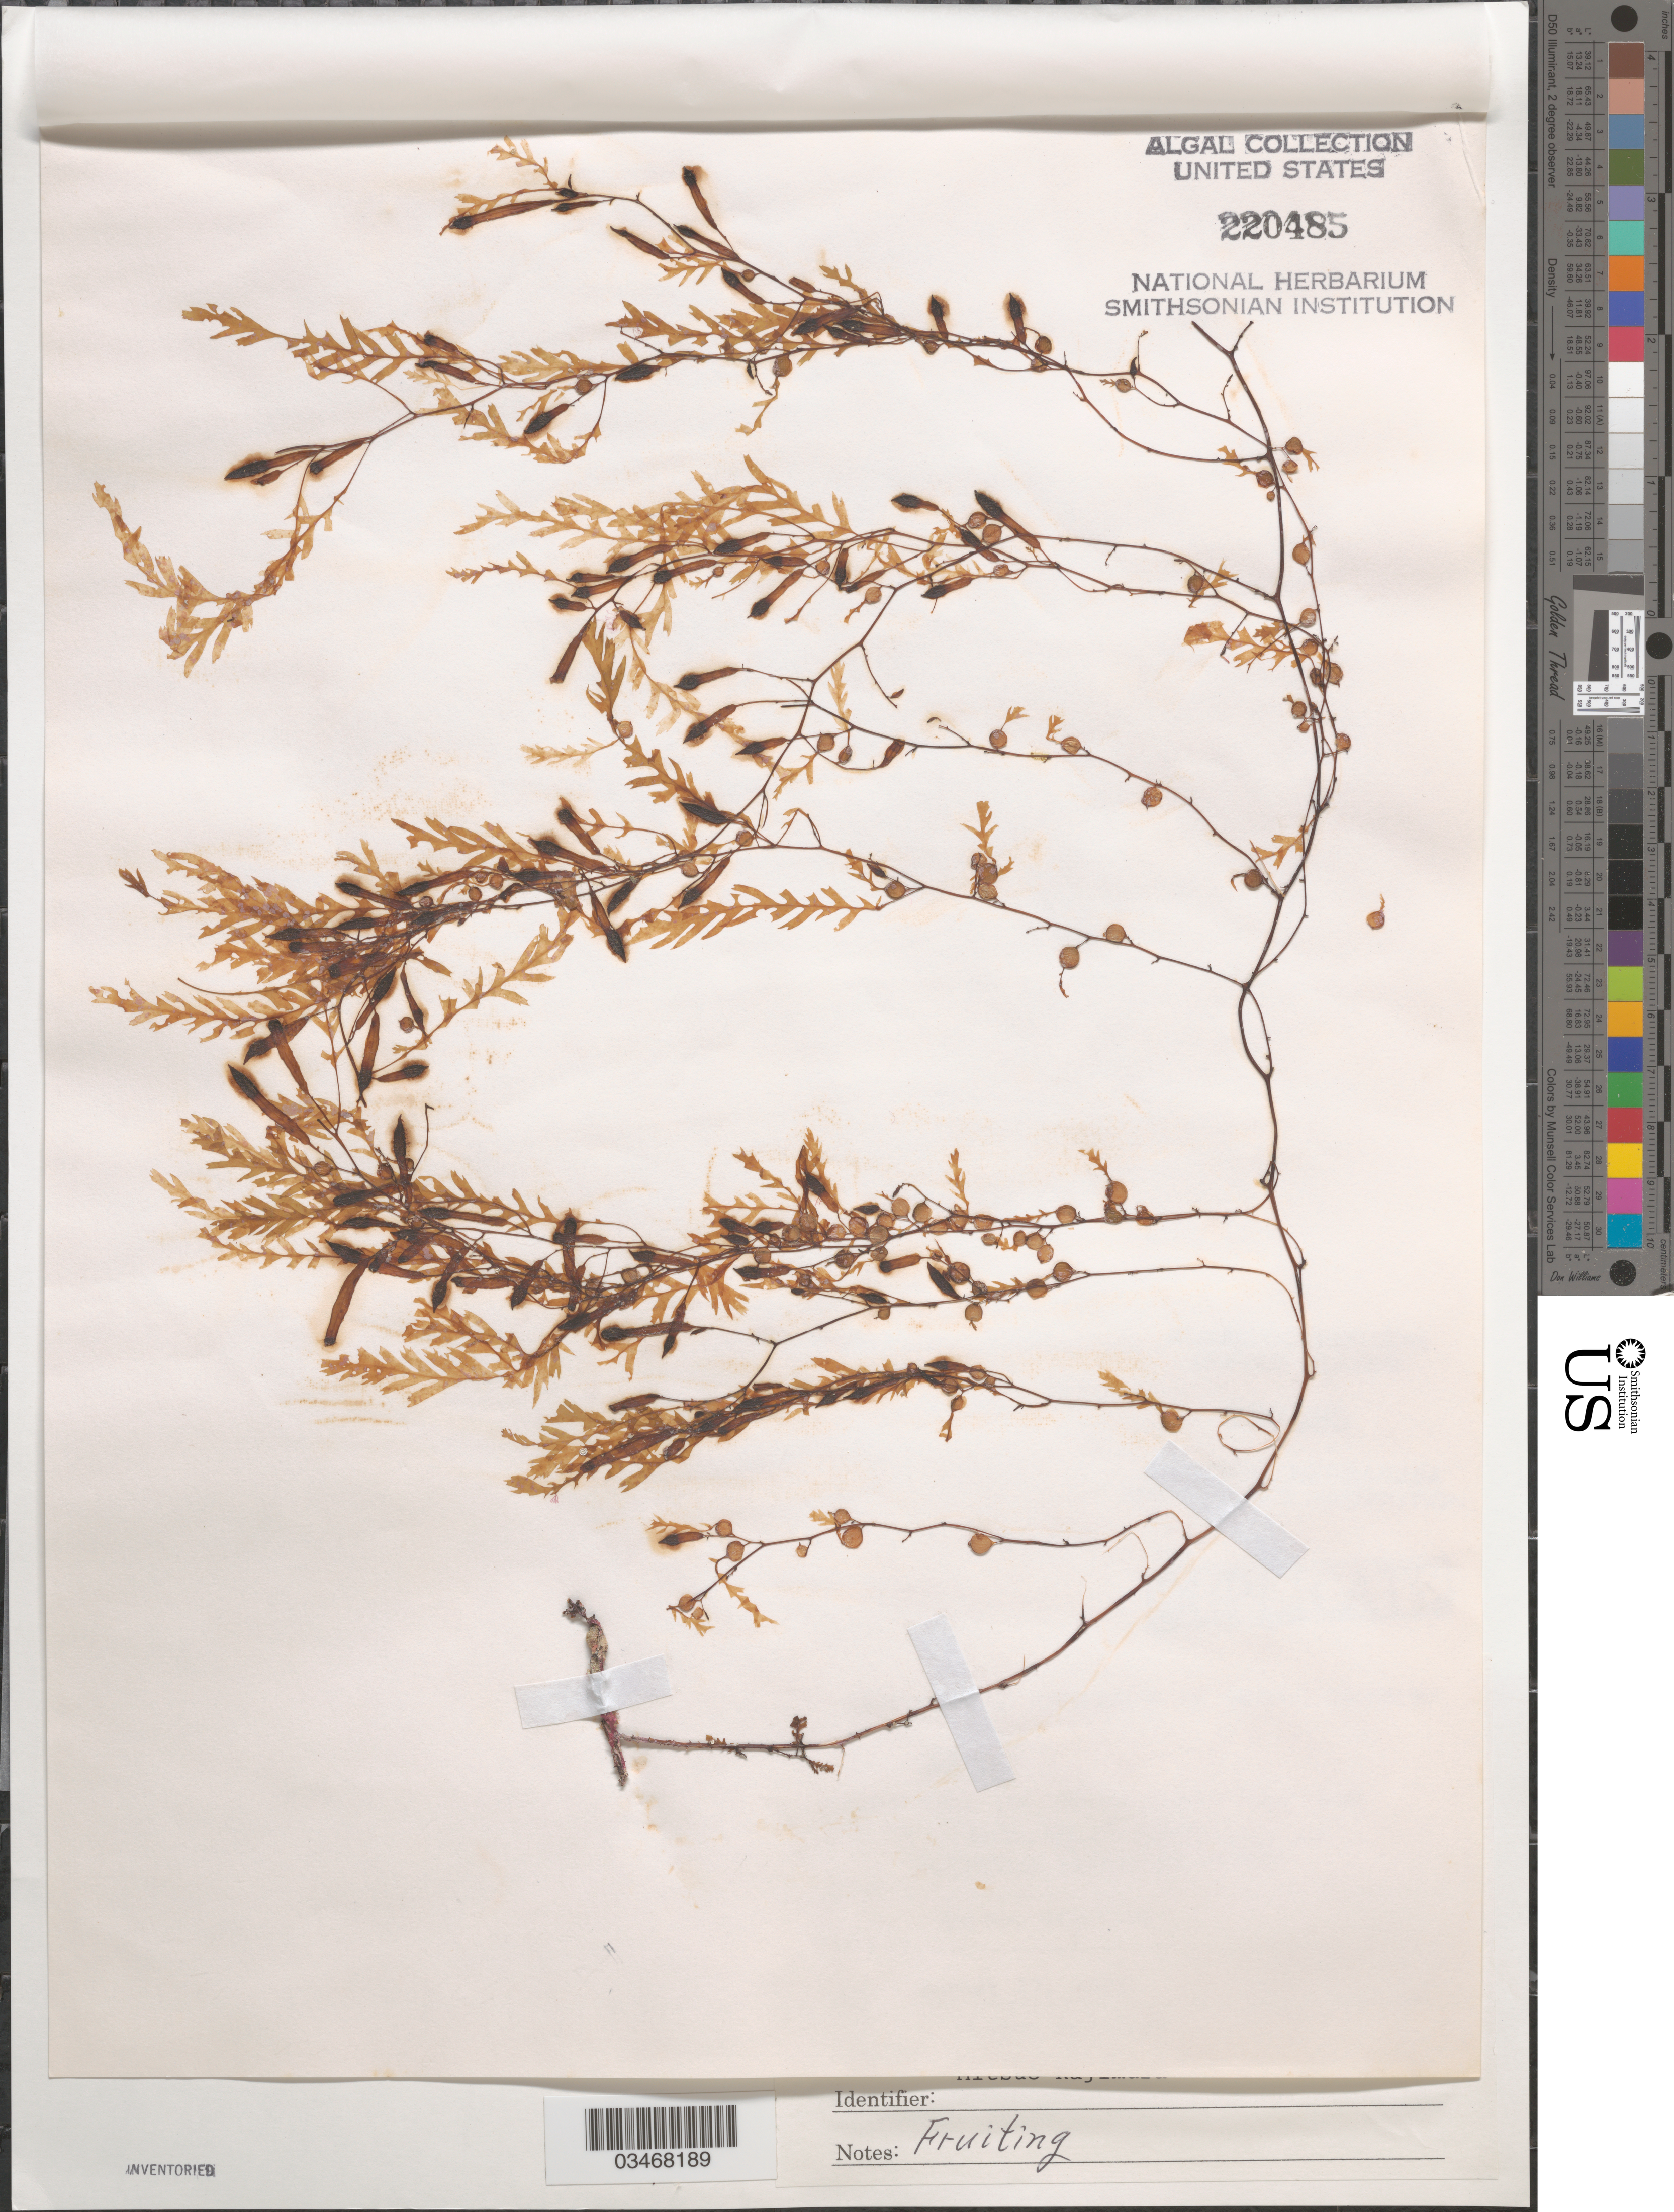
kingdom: Chromista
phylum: Ochrophyta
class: Phaeophyceae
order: Fucales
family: Sargassaceae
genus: Sargassum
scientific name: Sargassum filicinum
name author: Harv.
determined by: Kajimura, Mitsuo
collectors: M. Kajimura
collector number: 3525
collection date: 2006-08-27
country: Japan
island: Oki Islands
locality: Tsudo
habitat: Drifting.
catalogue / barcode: US 220485